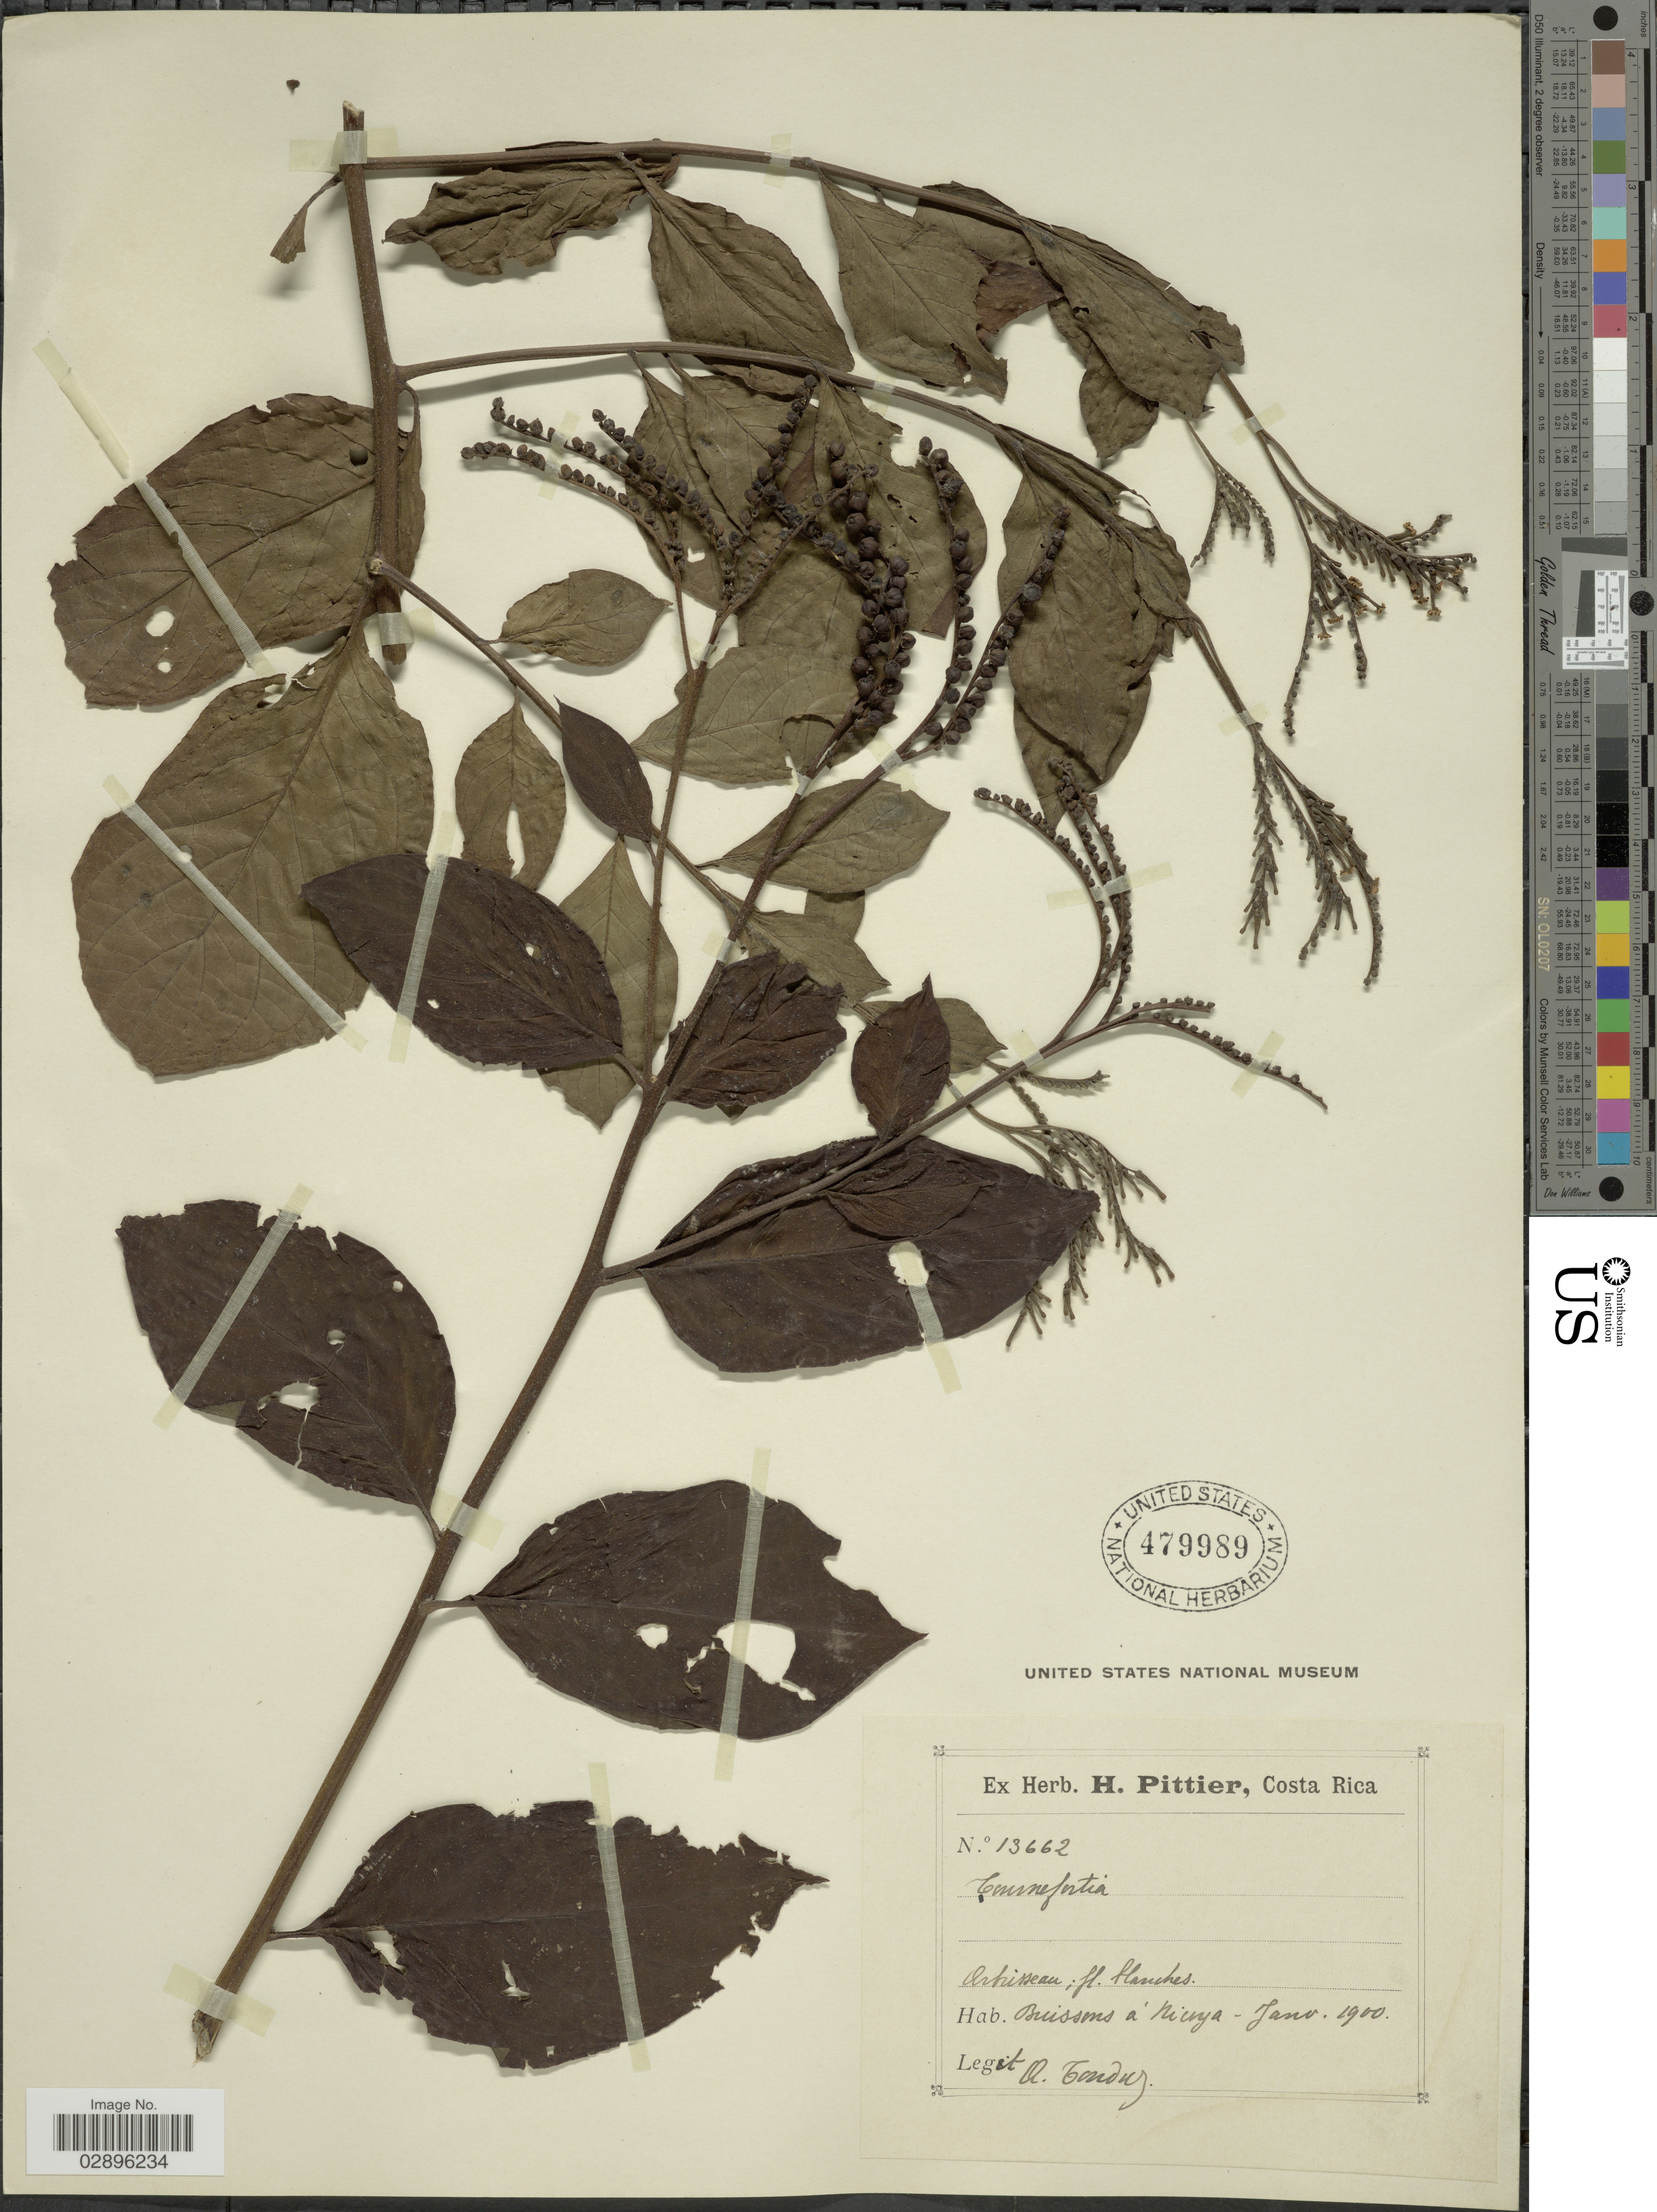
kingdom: Plantae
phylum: Tracheophyta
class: Magnoliopsida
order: Boraginales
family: Heliotropiaceae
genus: Tournefortia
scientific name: Tournefortia angustiflora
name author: Ruiz & Pav.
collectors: A. Tonduz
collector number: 13662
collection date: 1900-01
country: Costa Rica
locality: Buissons á Nicoya.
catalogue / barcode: US 479989